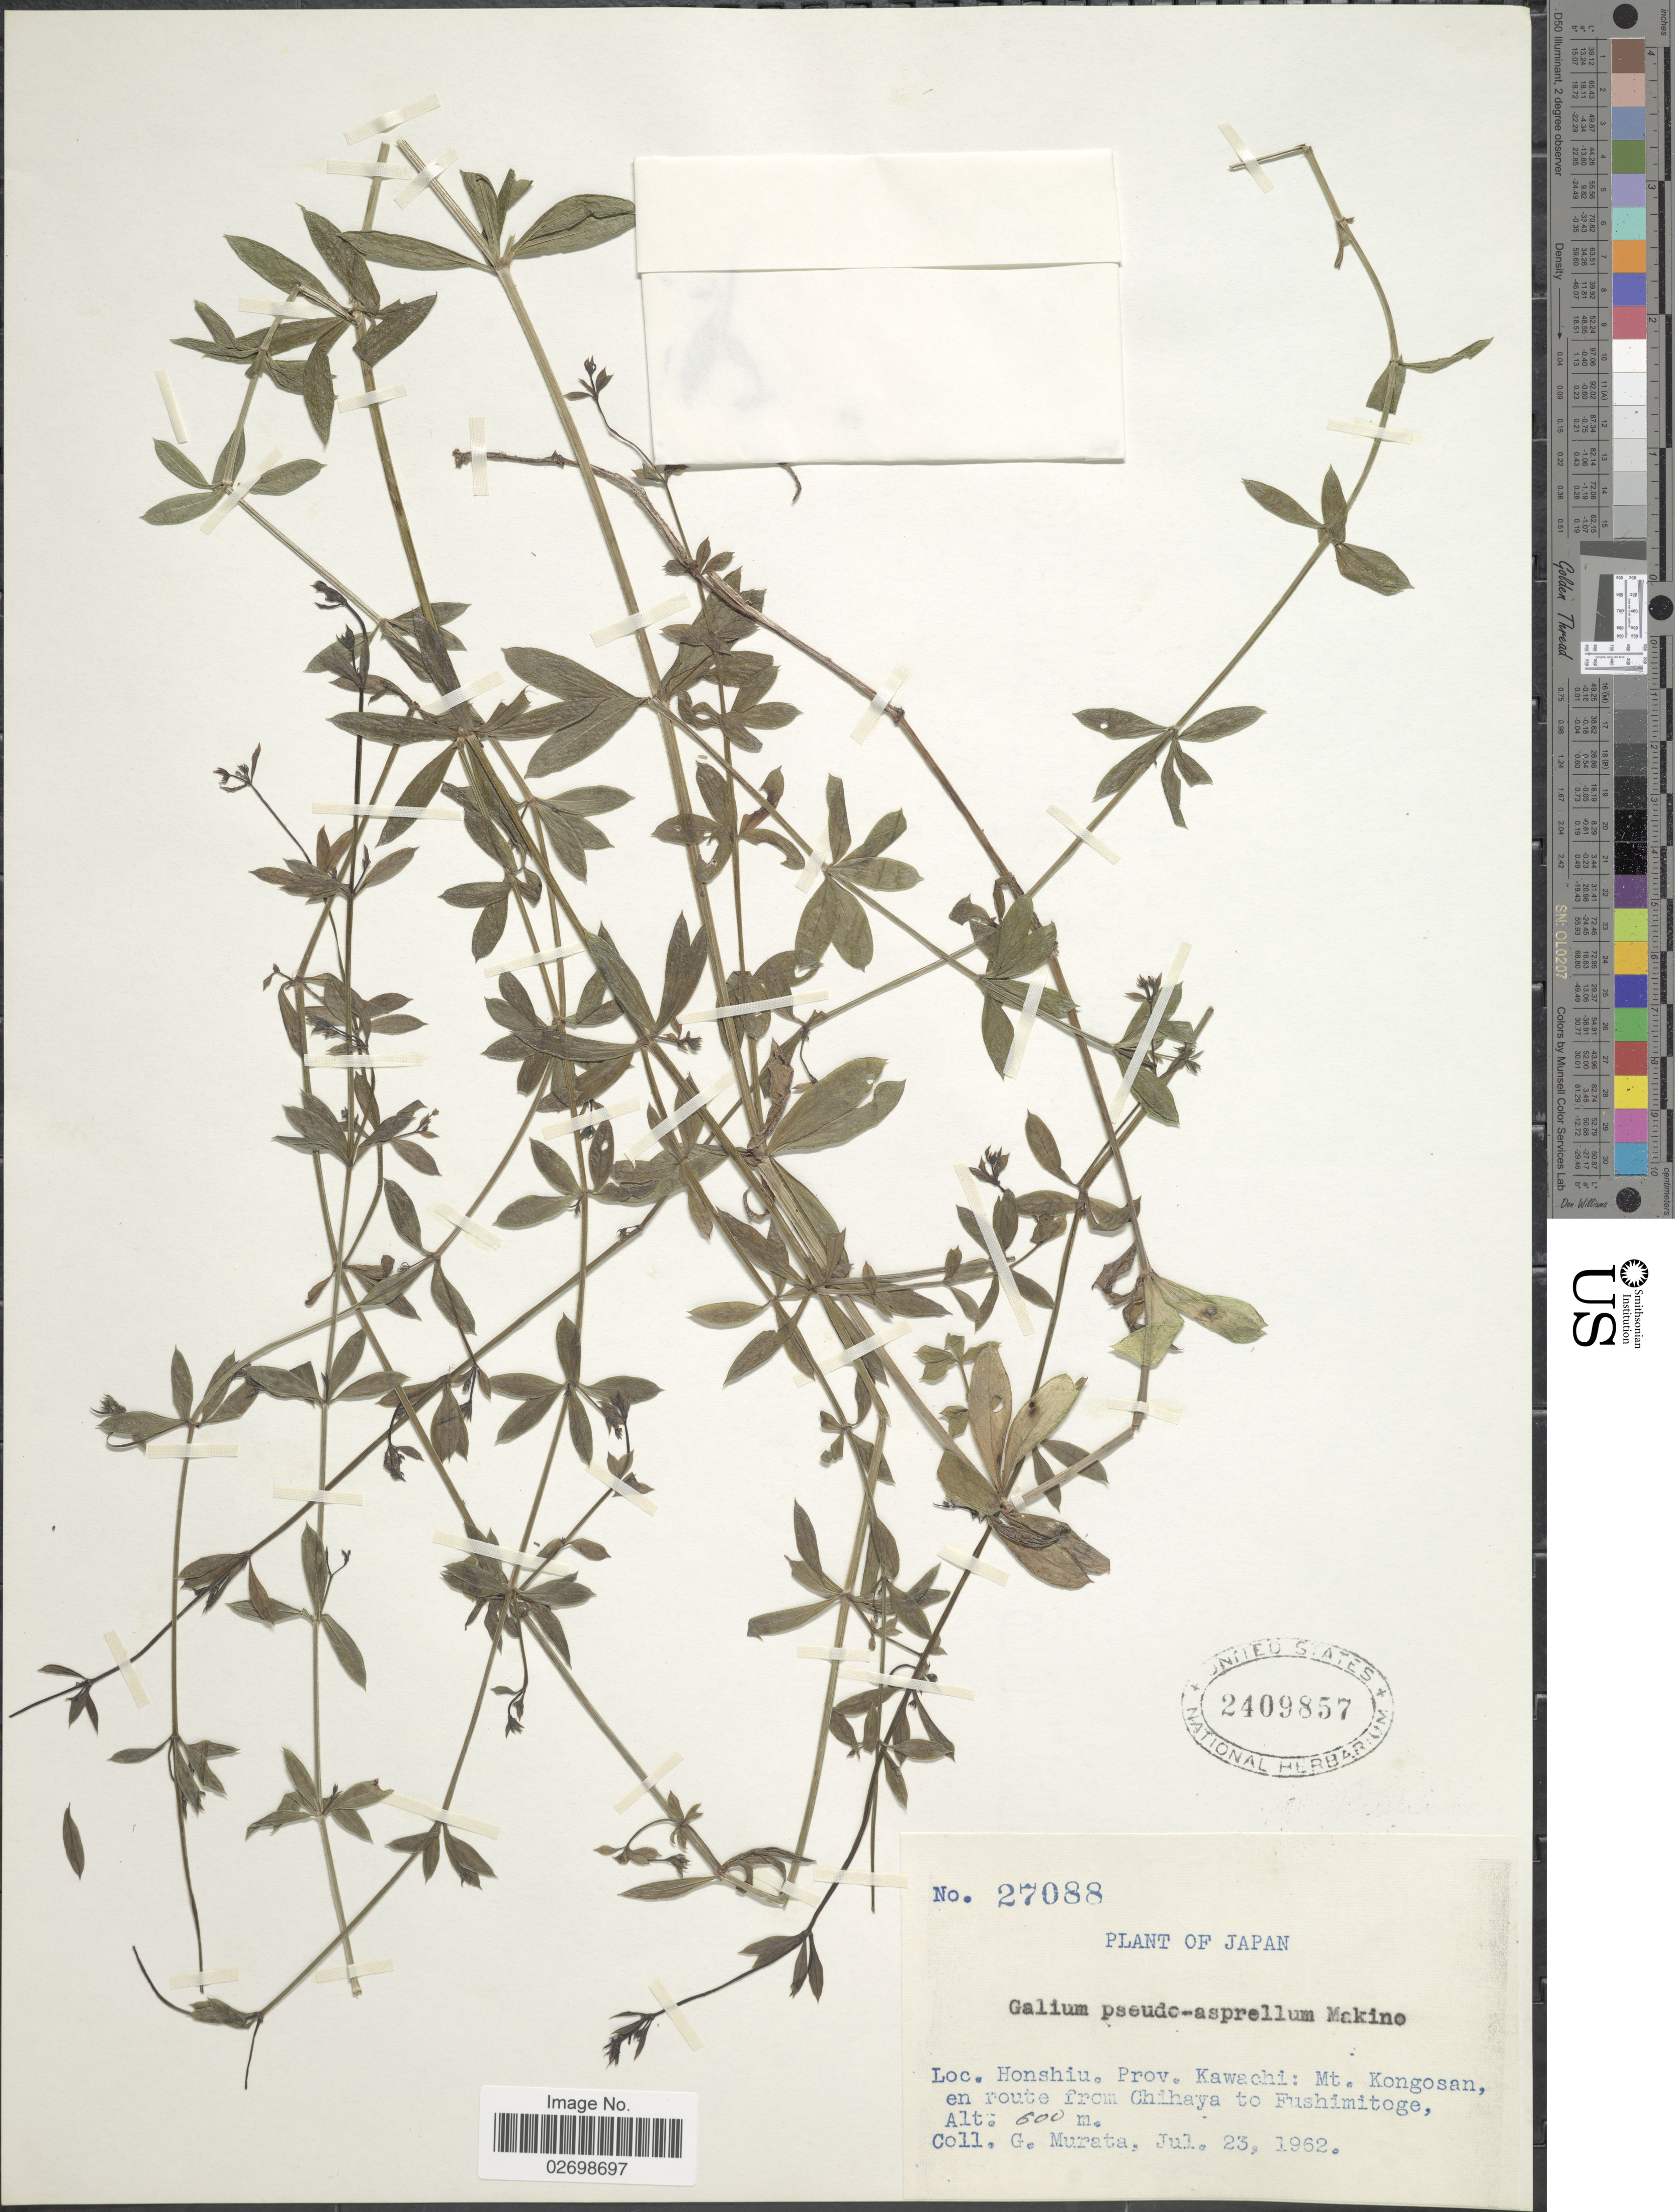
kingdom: Plantae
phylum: Tracheophyta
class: Magnoliopsida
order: Gentianales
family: Rubiaceae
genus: Galium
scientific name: Galium pseudoasprellum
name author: Makino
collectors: G. Murata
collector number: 27088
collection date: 1962-07-23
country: Japan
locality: Honshiu, Prov. Kawachi: Mt. Kongosan, en route from Chihaya to Fushimitoge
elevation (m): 600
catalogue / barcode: US 2409857